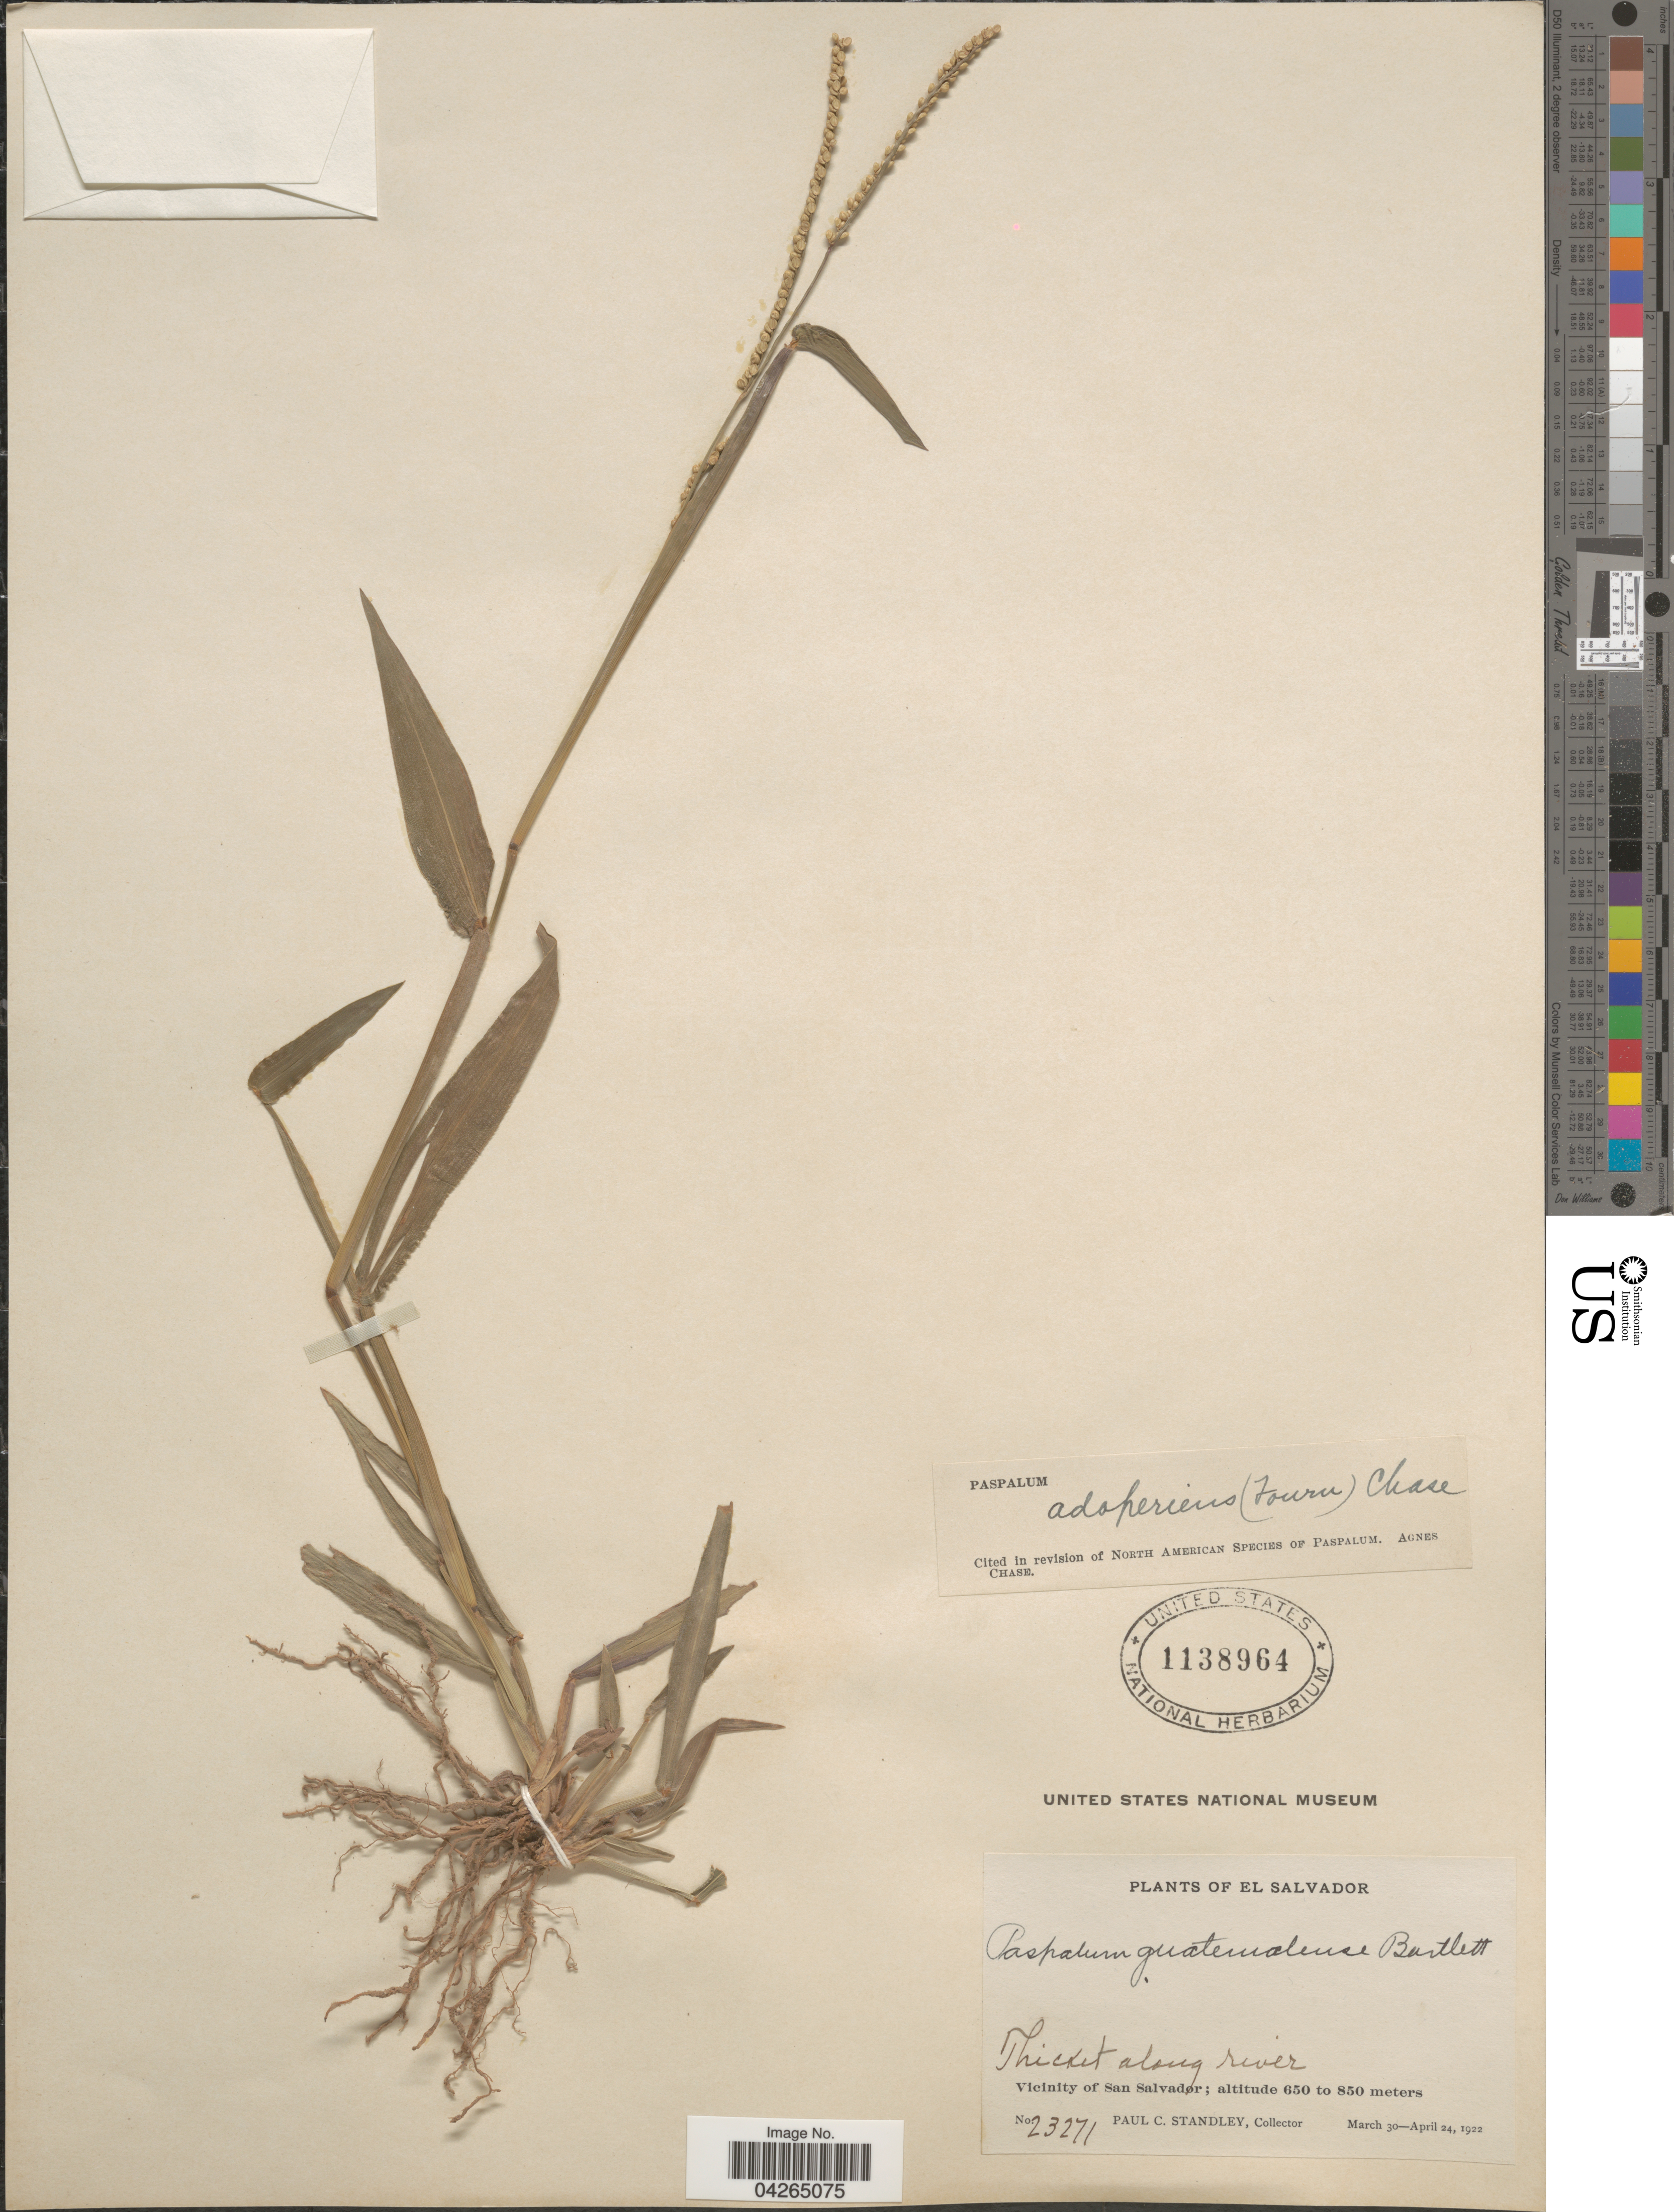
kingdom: Plantae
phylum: Tracheophyta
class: Liliopsida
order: Poales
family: Poaceae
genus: Paspalum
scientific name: Paspalum adoperiens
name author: (E. Fourn.) Chase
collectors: P. C. Standley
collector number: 23271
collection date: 1922-03-30/1922-04-24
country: El Salvador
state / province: San Salvador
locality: Thicket along river. Vicinity of San Salvador.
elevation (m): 650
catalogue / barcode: US 1138964